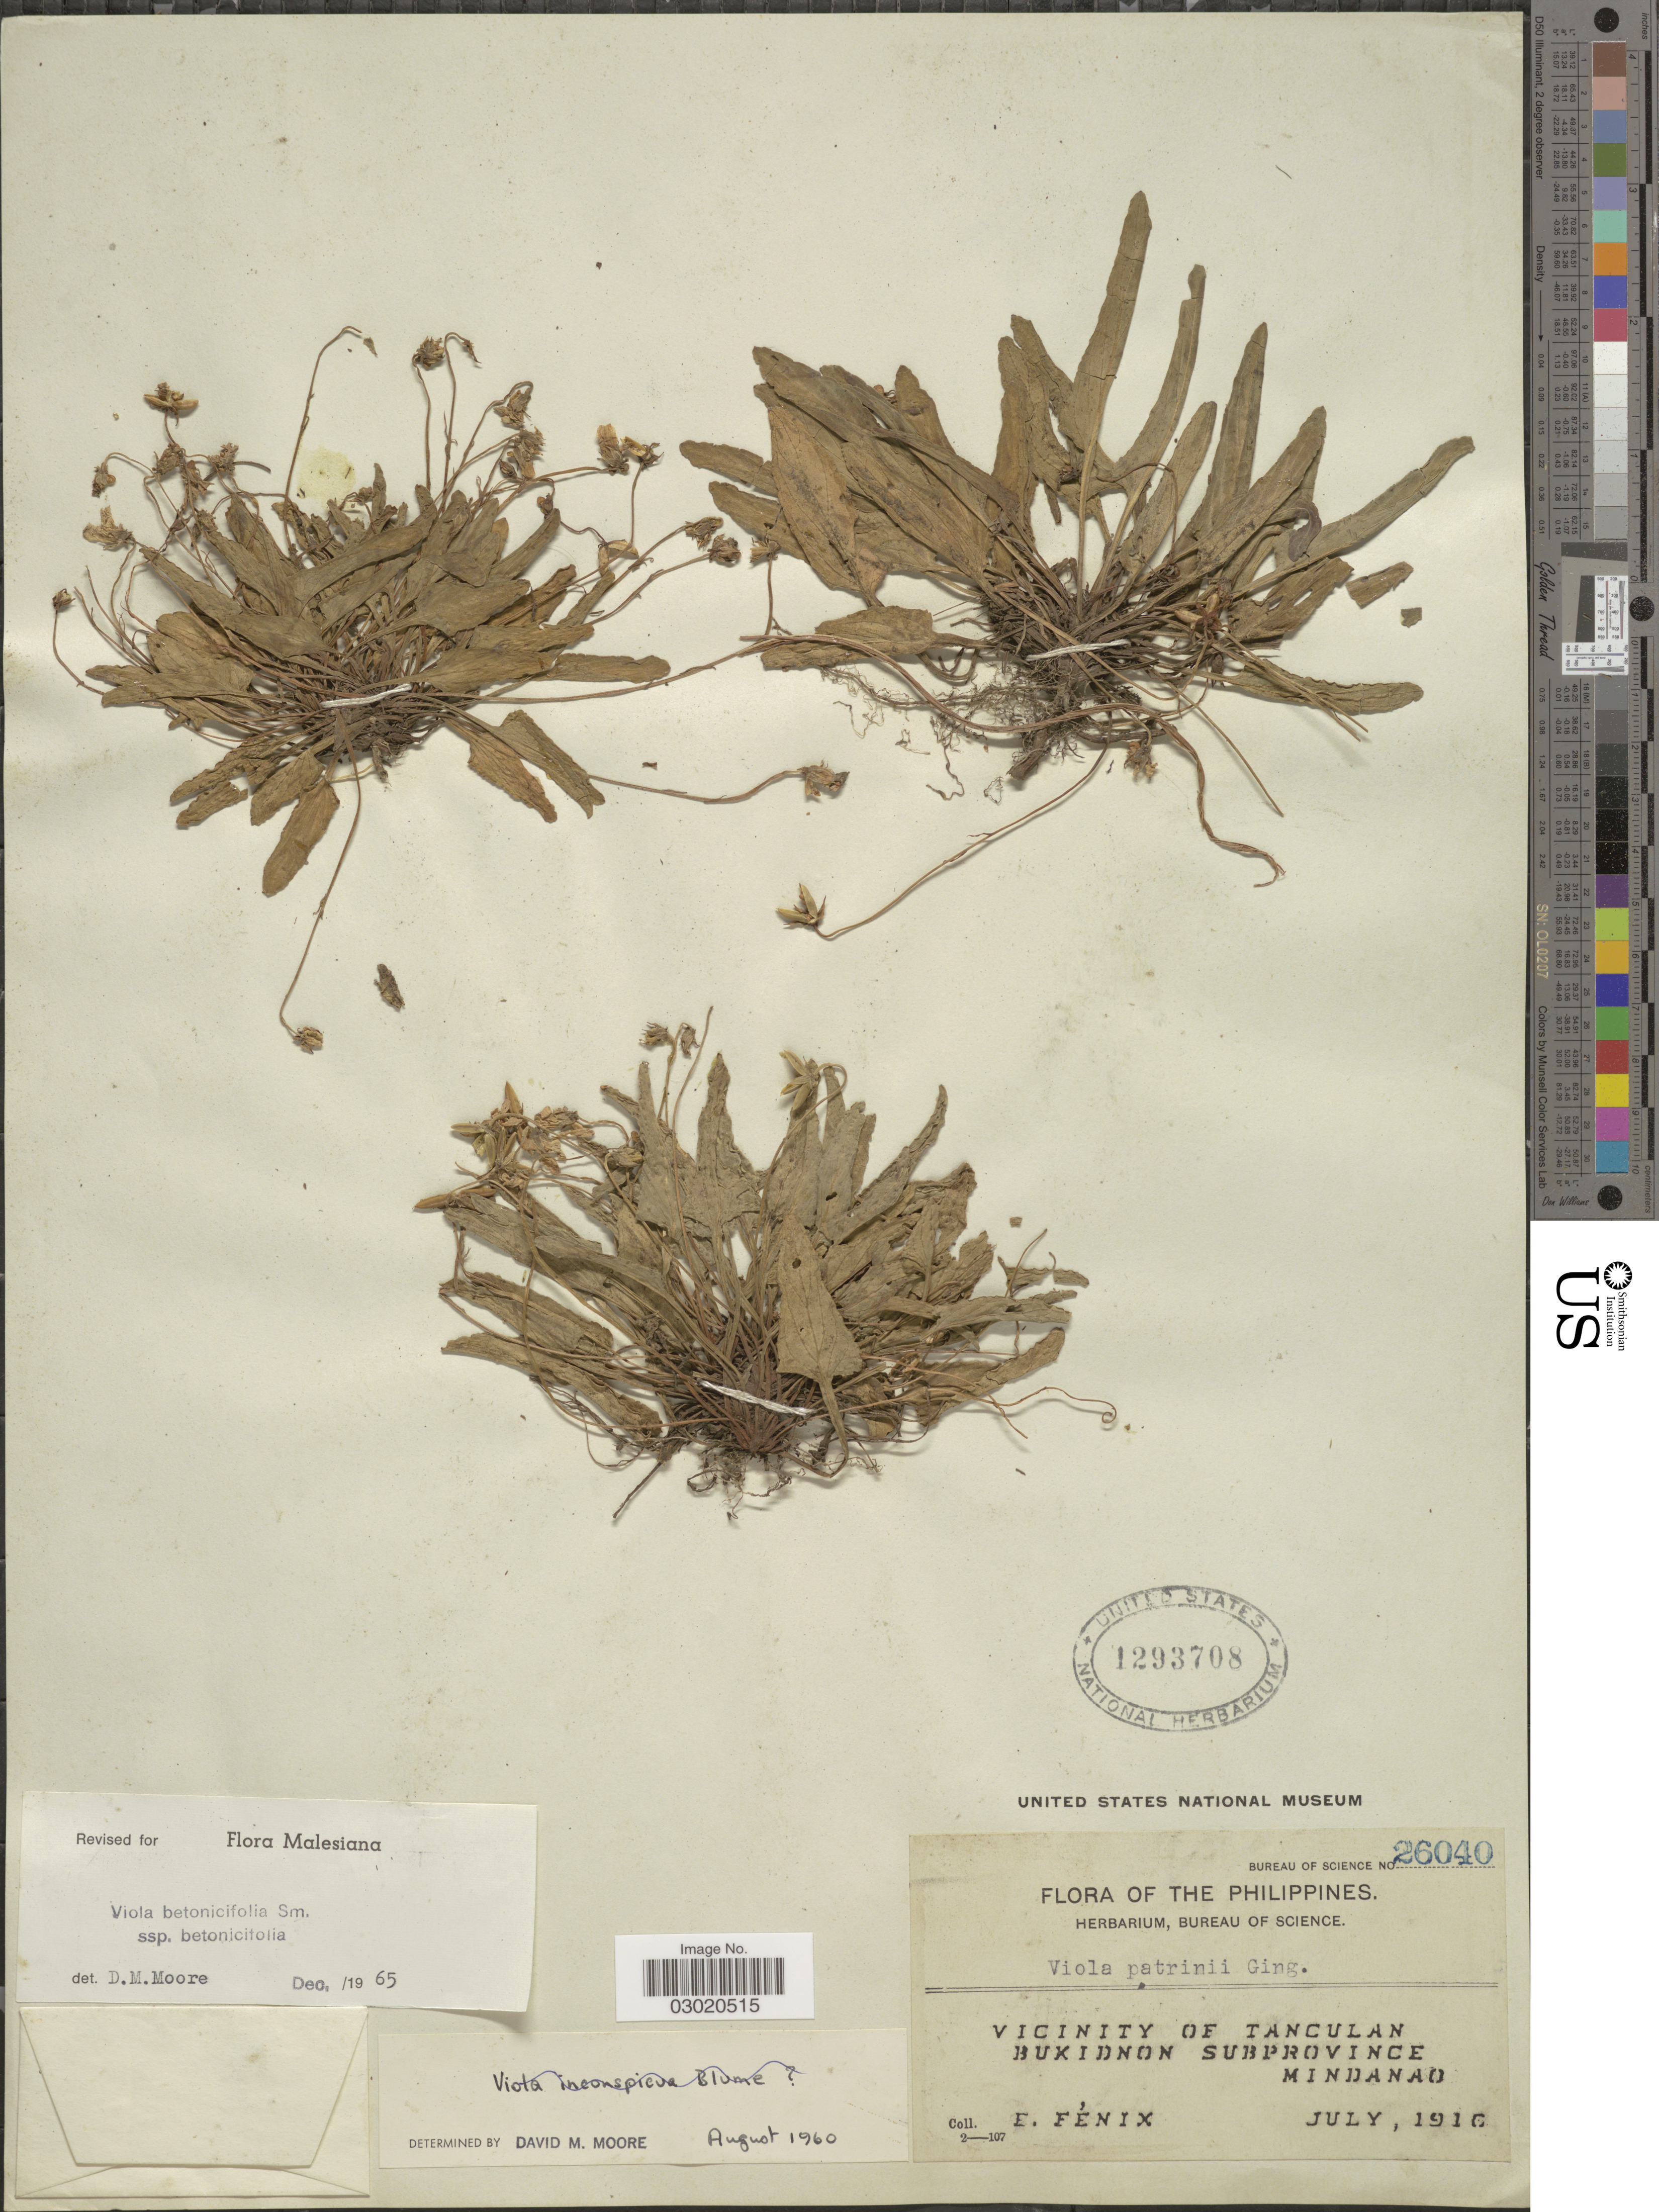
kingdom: Plantae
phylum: Tracheophyta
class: Magnoliopsida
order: Malpighiales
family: Violaceae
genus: Viola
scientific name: Viola betonicifolia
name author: Sm.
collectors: E. Fénix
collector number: Bureau of Science 26040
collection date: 1916-07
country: Philippines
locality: Vicinity of Tanculan, Bukidnon Subprovince, Mindanao.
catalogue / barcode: US 1293708